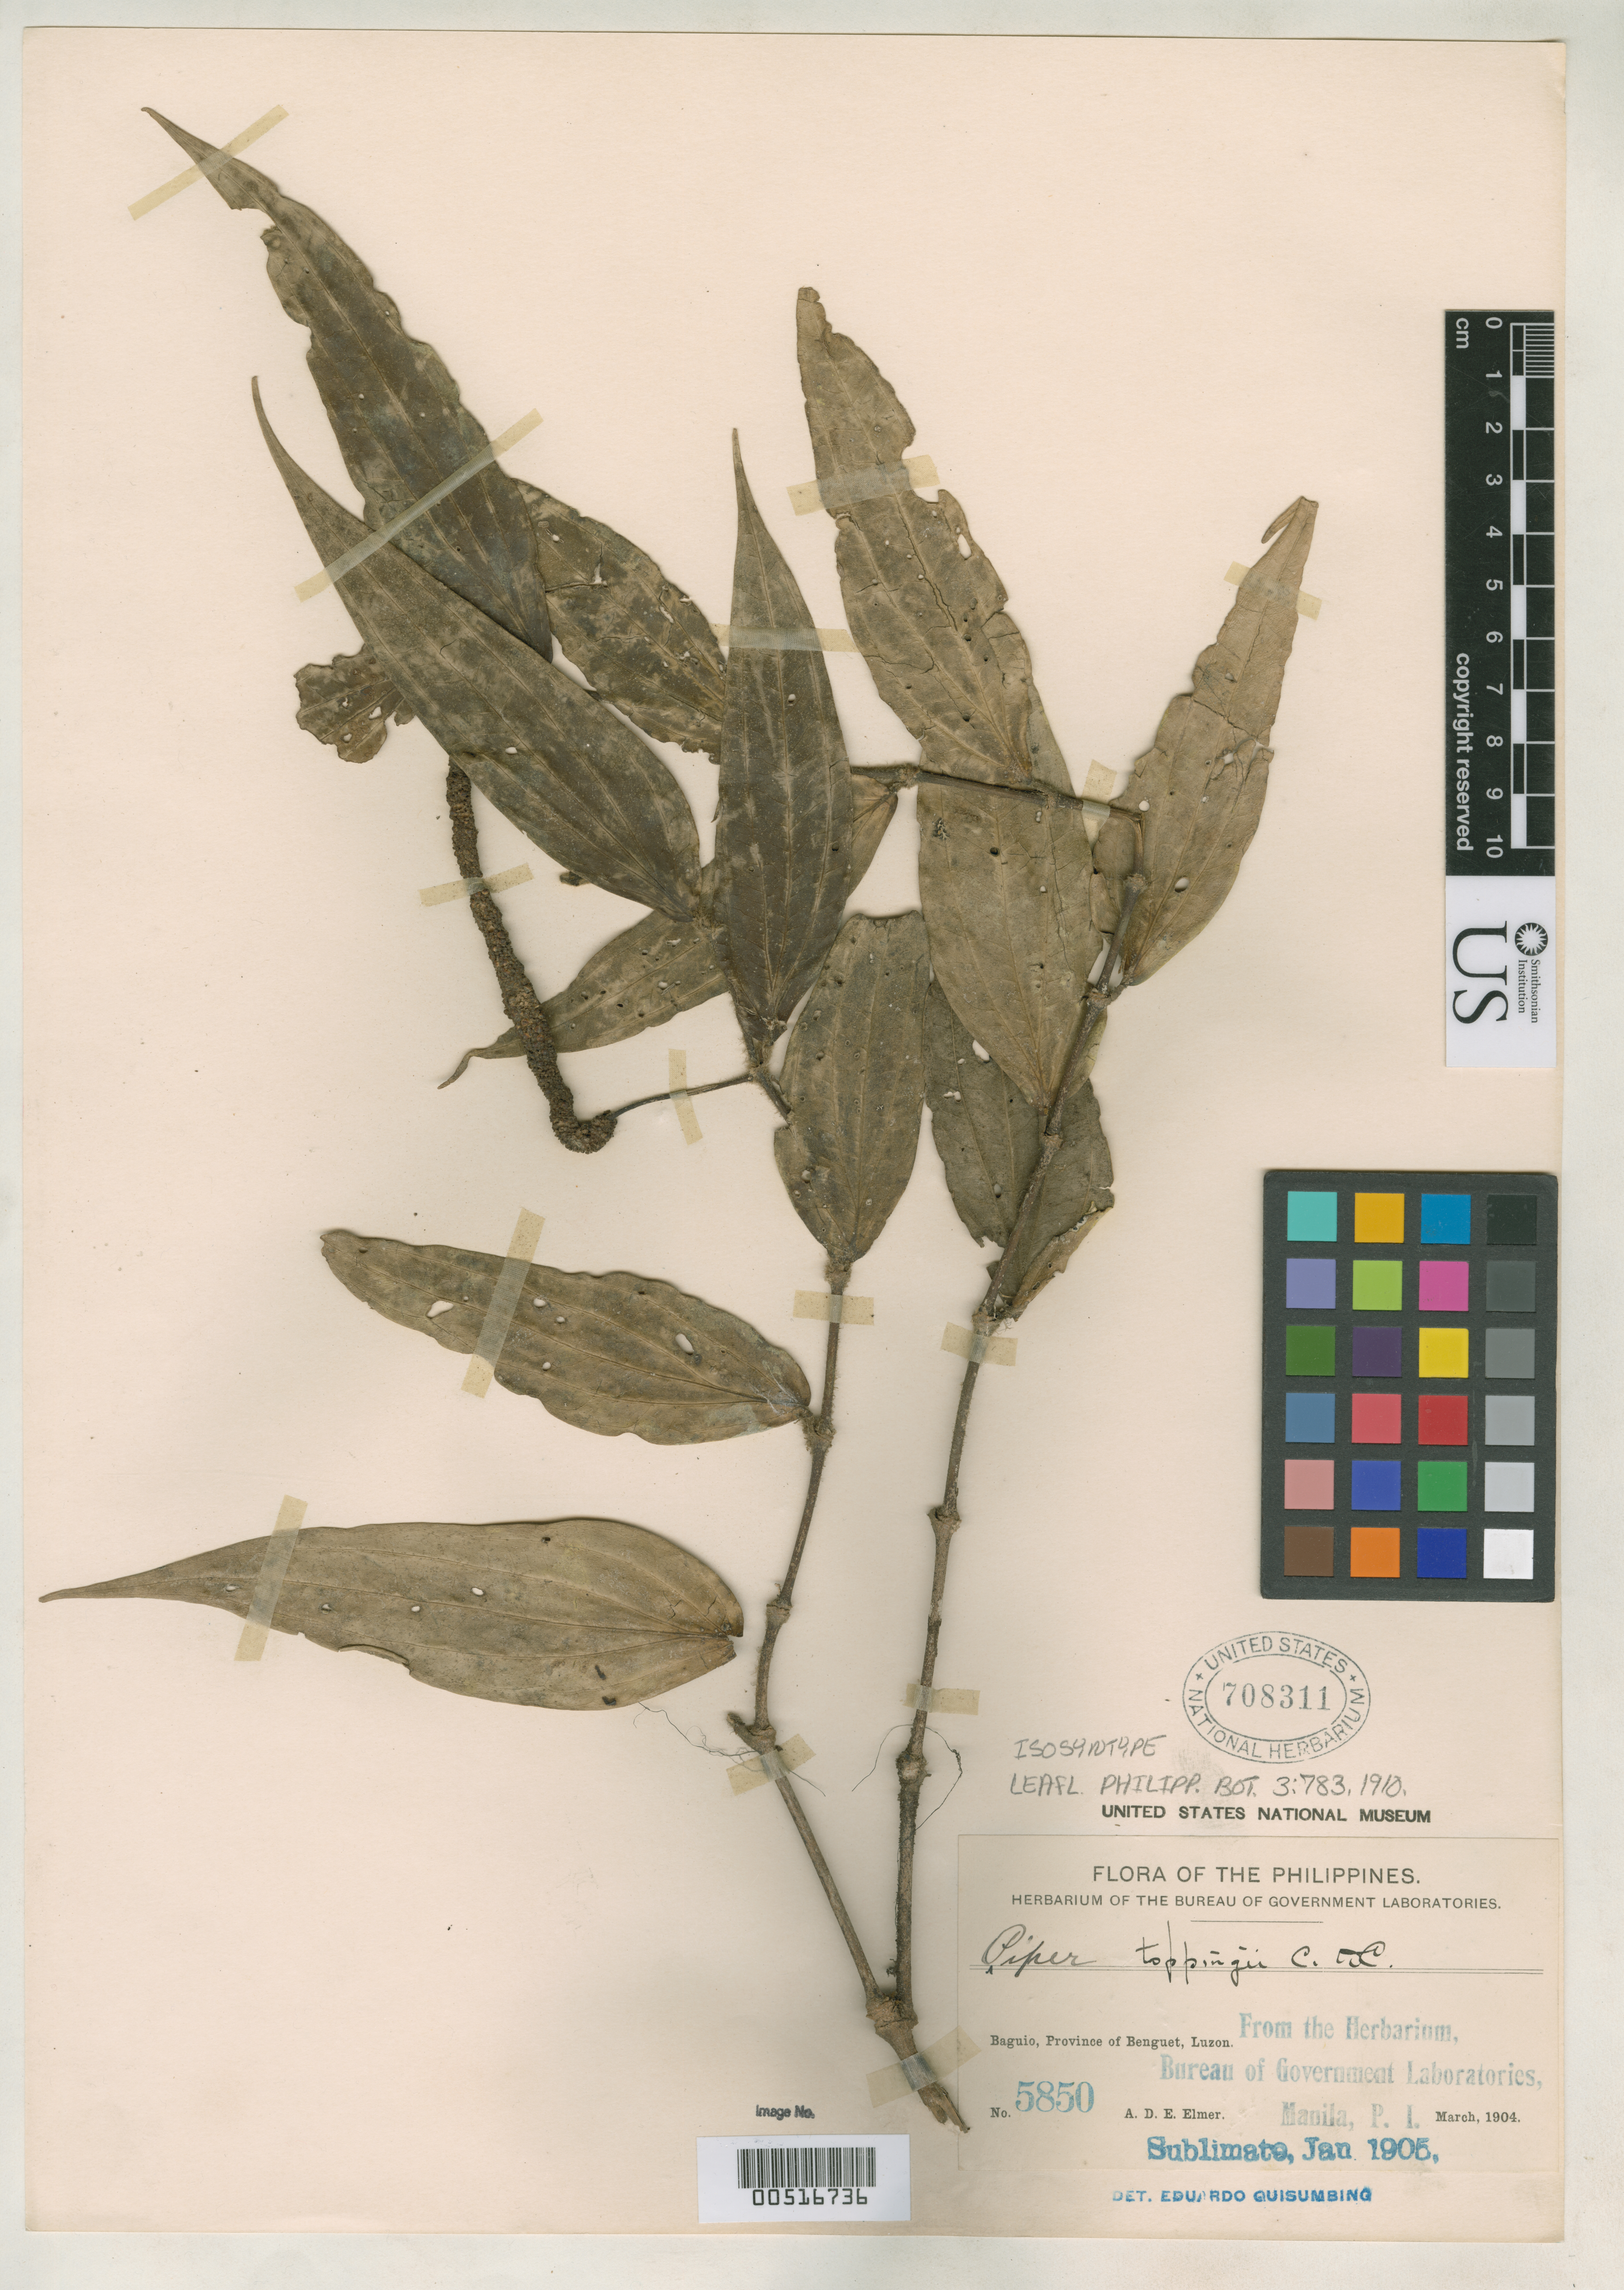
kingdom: Plantae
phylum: Tracheophyta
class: Magnoliopsida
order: Piperales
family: Piperaceae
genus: Piper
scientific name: Piper toppingii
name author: C. DC. in Elmer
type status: Isosyntype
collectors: A. D. E. Elmer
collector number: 5850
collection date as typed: Mar 1904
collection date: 1904-03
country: Philippines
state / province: Cordillera (Administrative Region)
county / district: Benguet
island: Luzon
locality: Baguio.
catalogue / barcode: US 708311